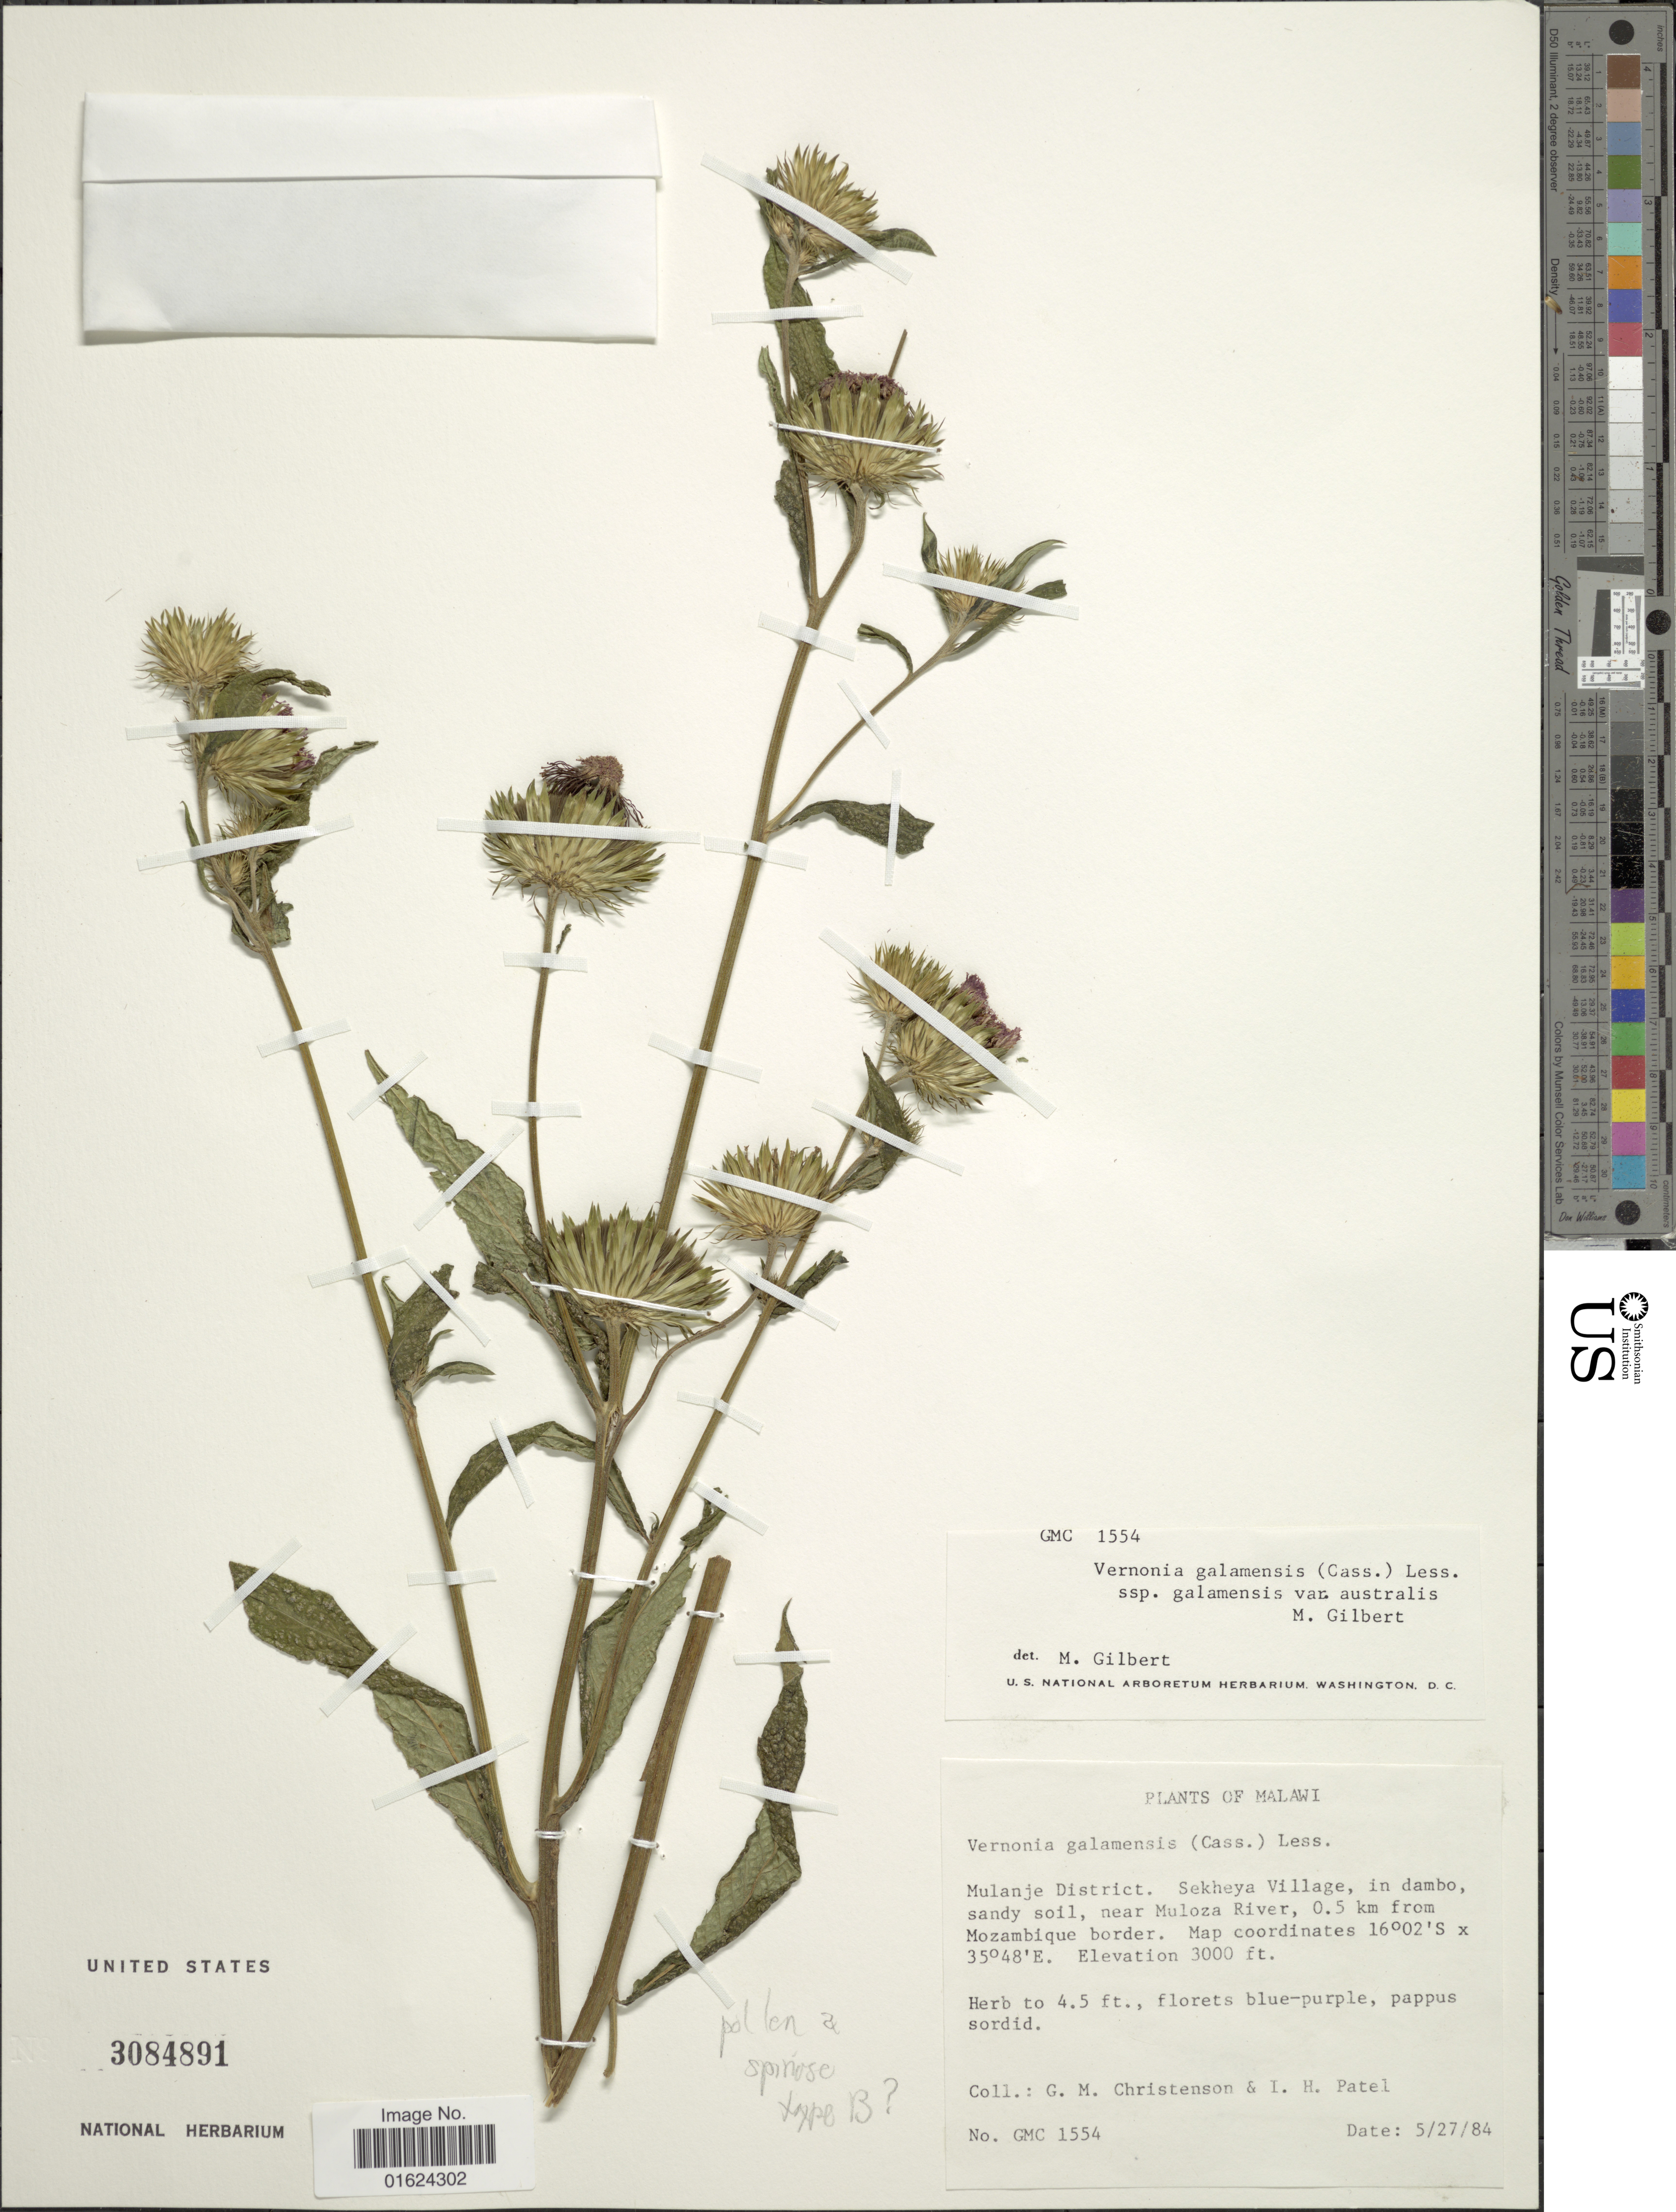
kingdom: Plantae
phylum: Tracheophyta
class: Magnoliopsida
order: Asterales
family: Asteraceae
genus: Centrapalus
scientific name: Centrapalus pauciflorus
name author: (Willd.) H. Rob.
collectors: G. Christenson & I. Patel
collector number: GMC 1554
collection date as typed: Transcribed d/m/y: 27/5/84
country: Malawi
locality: Mulanje District, Sekheya Village, in dambo sandy soil, near Muloza River, 0.5 km from Mozambique border.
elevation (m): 914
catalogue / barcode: US 3084891